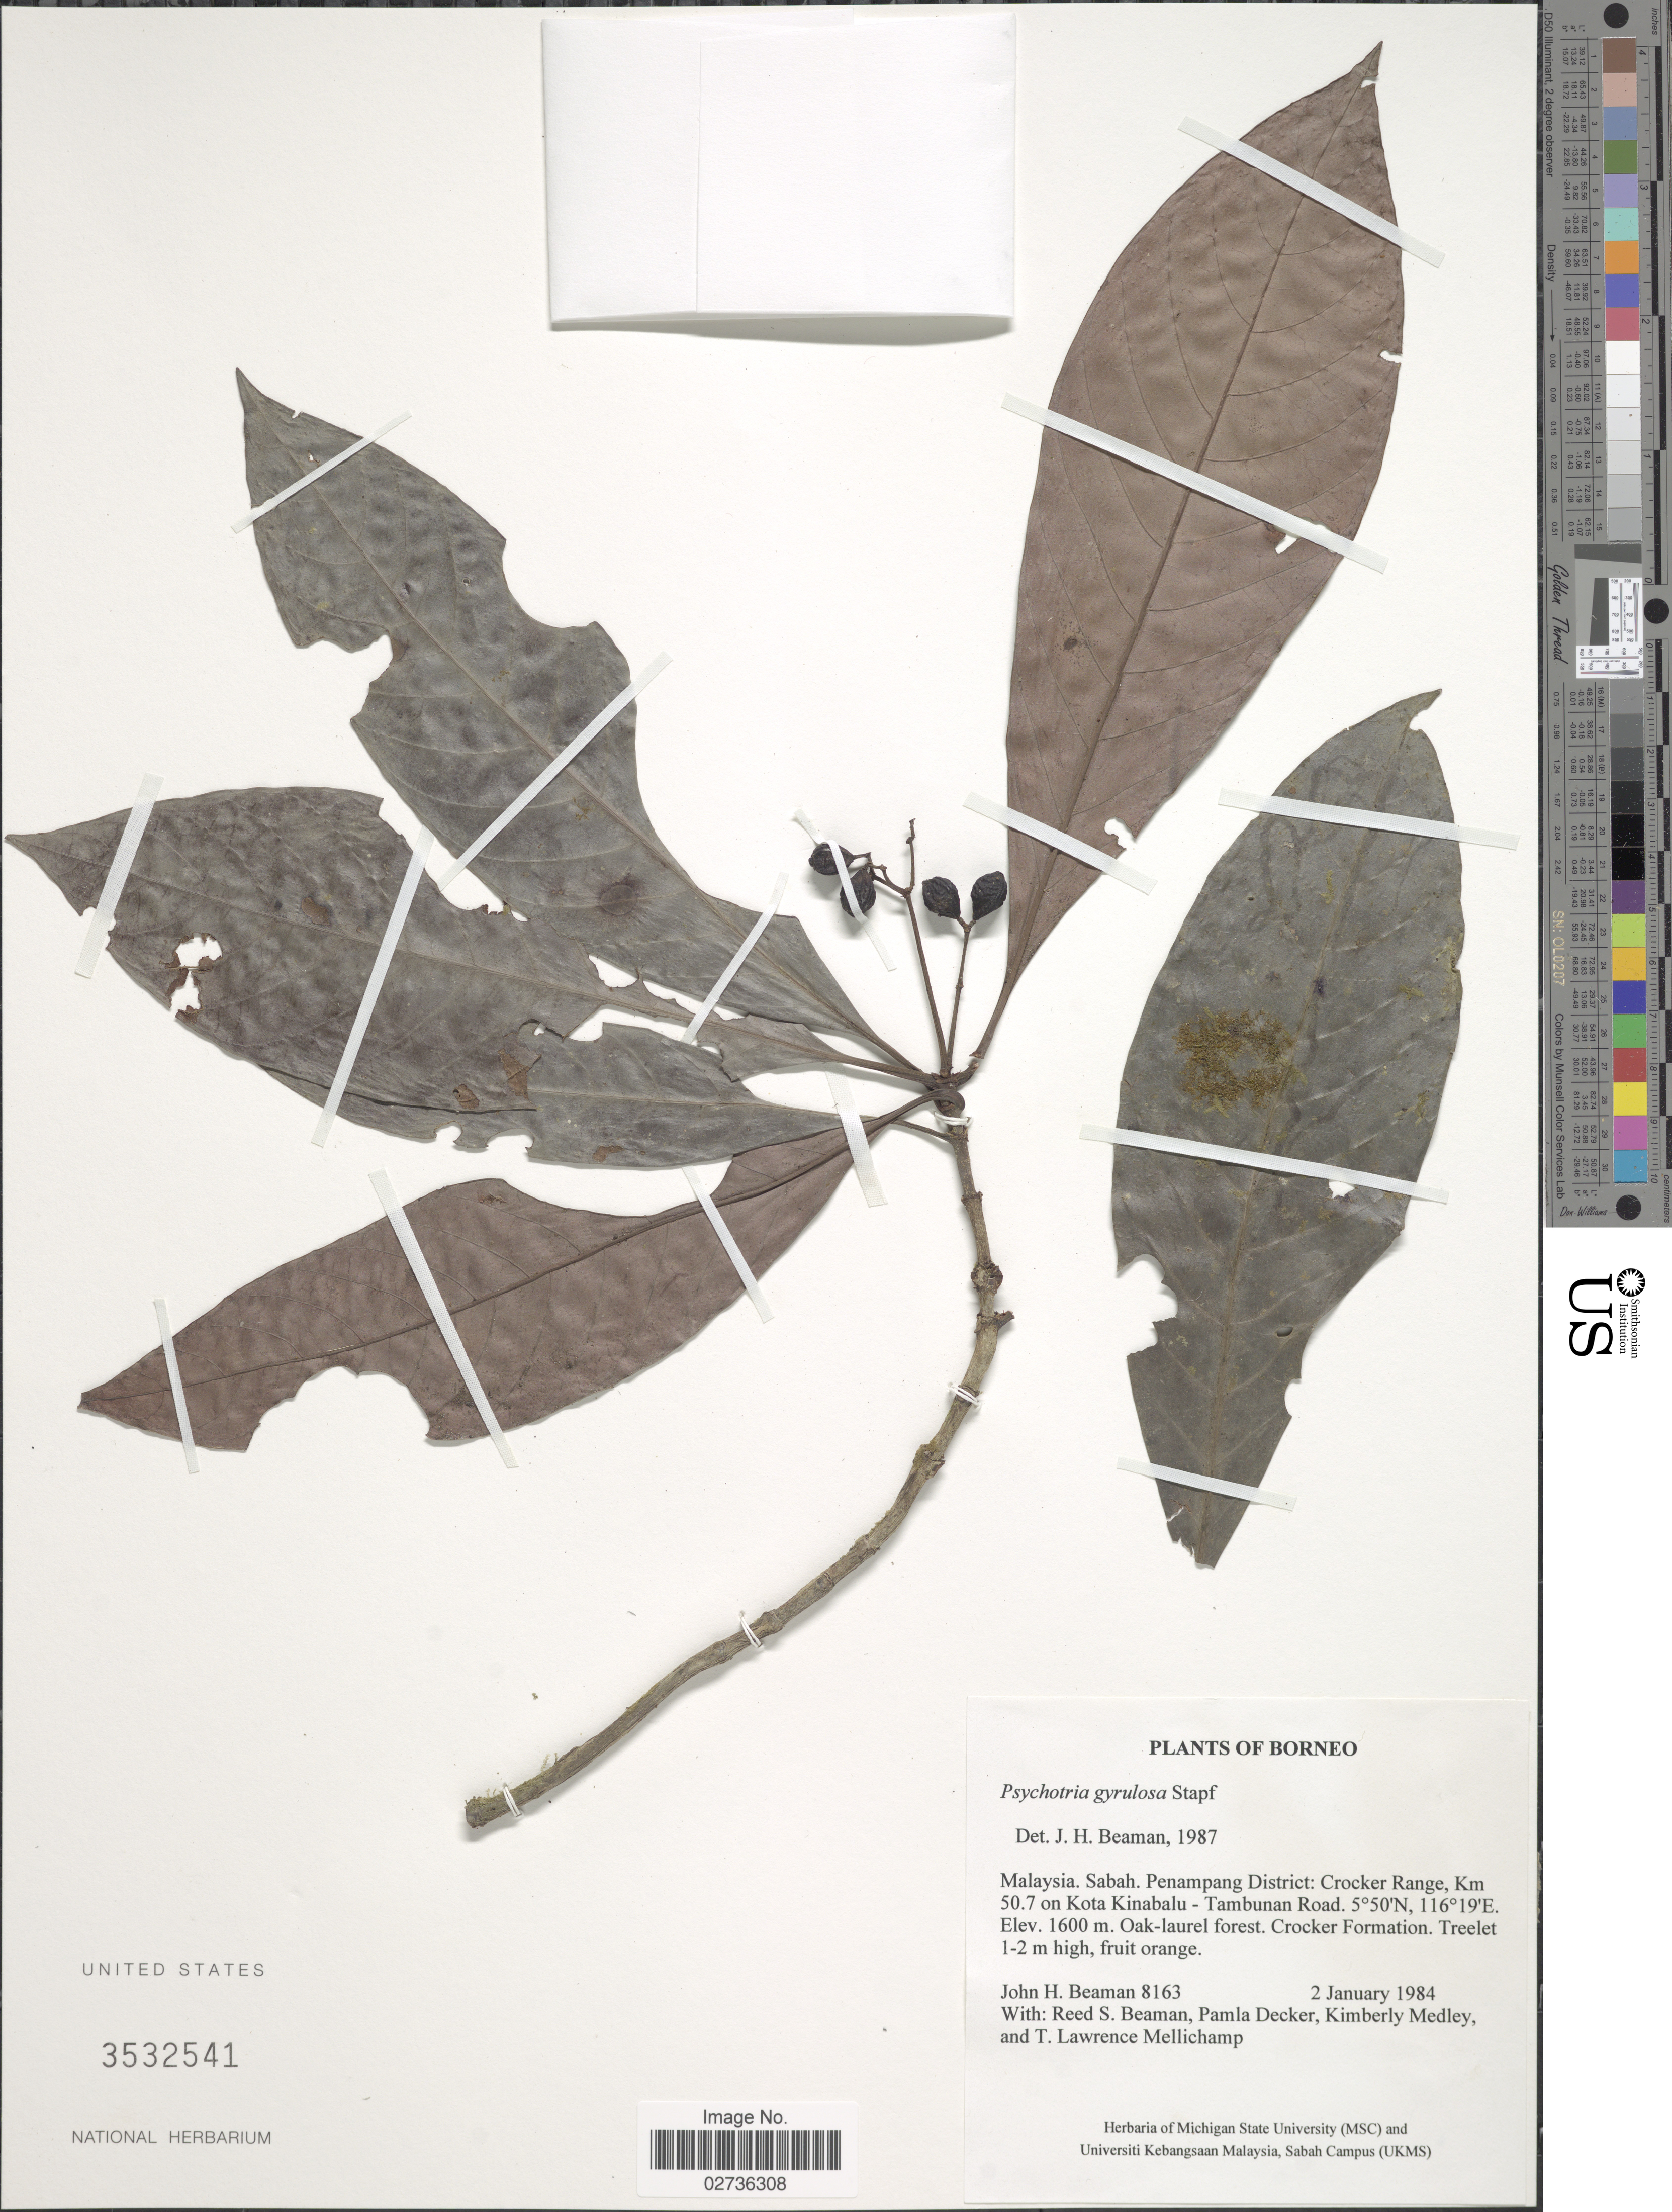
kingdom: Plantae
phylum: Tracheophyta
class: Magnoliopsida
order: Gentianales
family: Rubiaceae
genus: Psychotria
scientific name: Psychotria gyrulosa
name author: Stapf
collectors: J. H. Beaman, R. S. Beaman, P. Decker, K. Medley & T. L. Mellichamp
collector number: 8163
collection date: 1984-01-02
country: Malaysia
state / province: Sabah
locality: Penampang District: Crocker Range, Km 50.7 on Kota Kinabalu - Tambunan Road.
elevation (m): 1600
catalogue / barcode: US 3532541